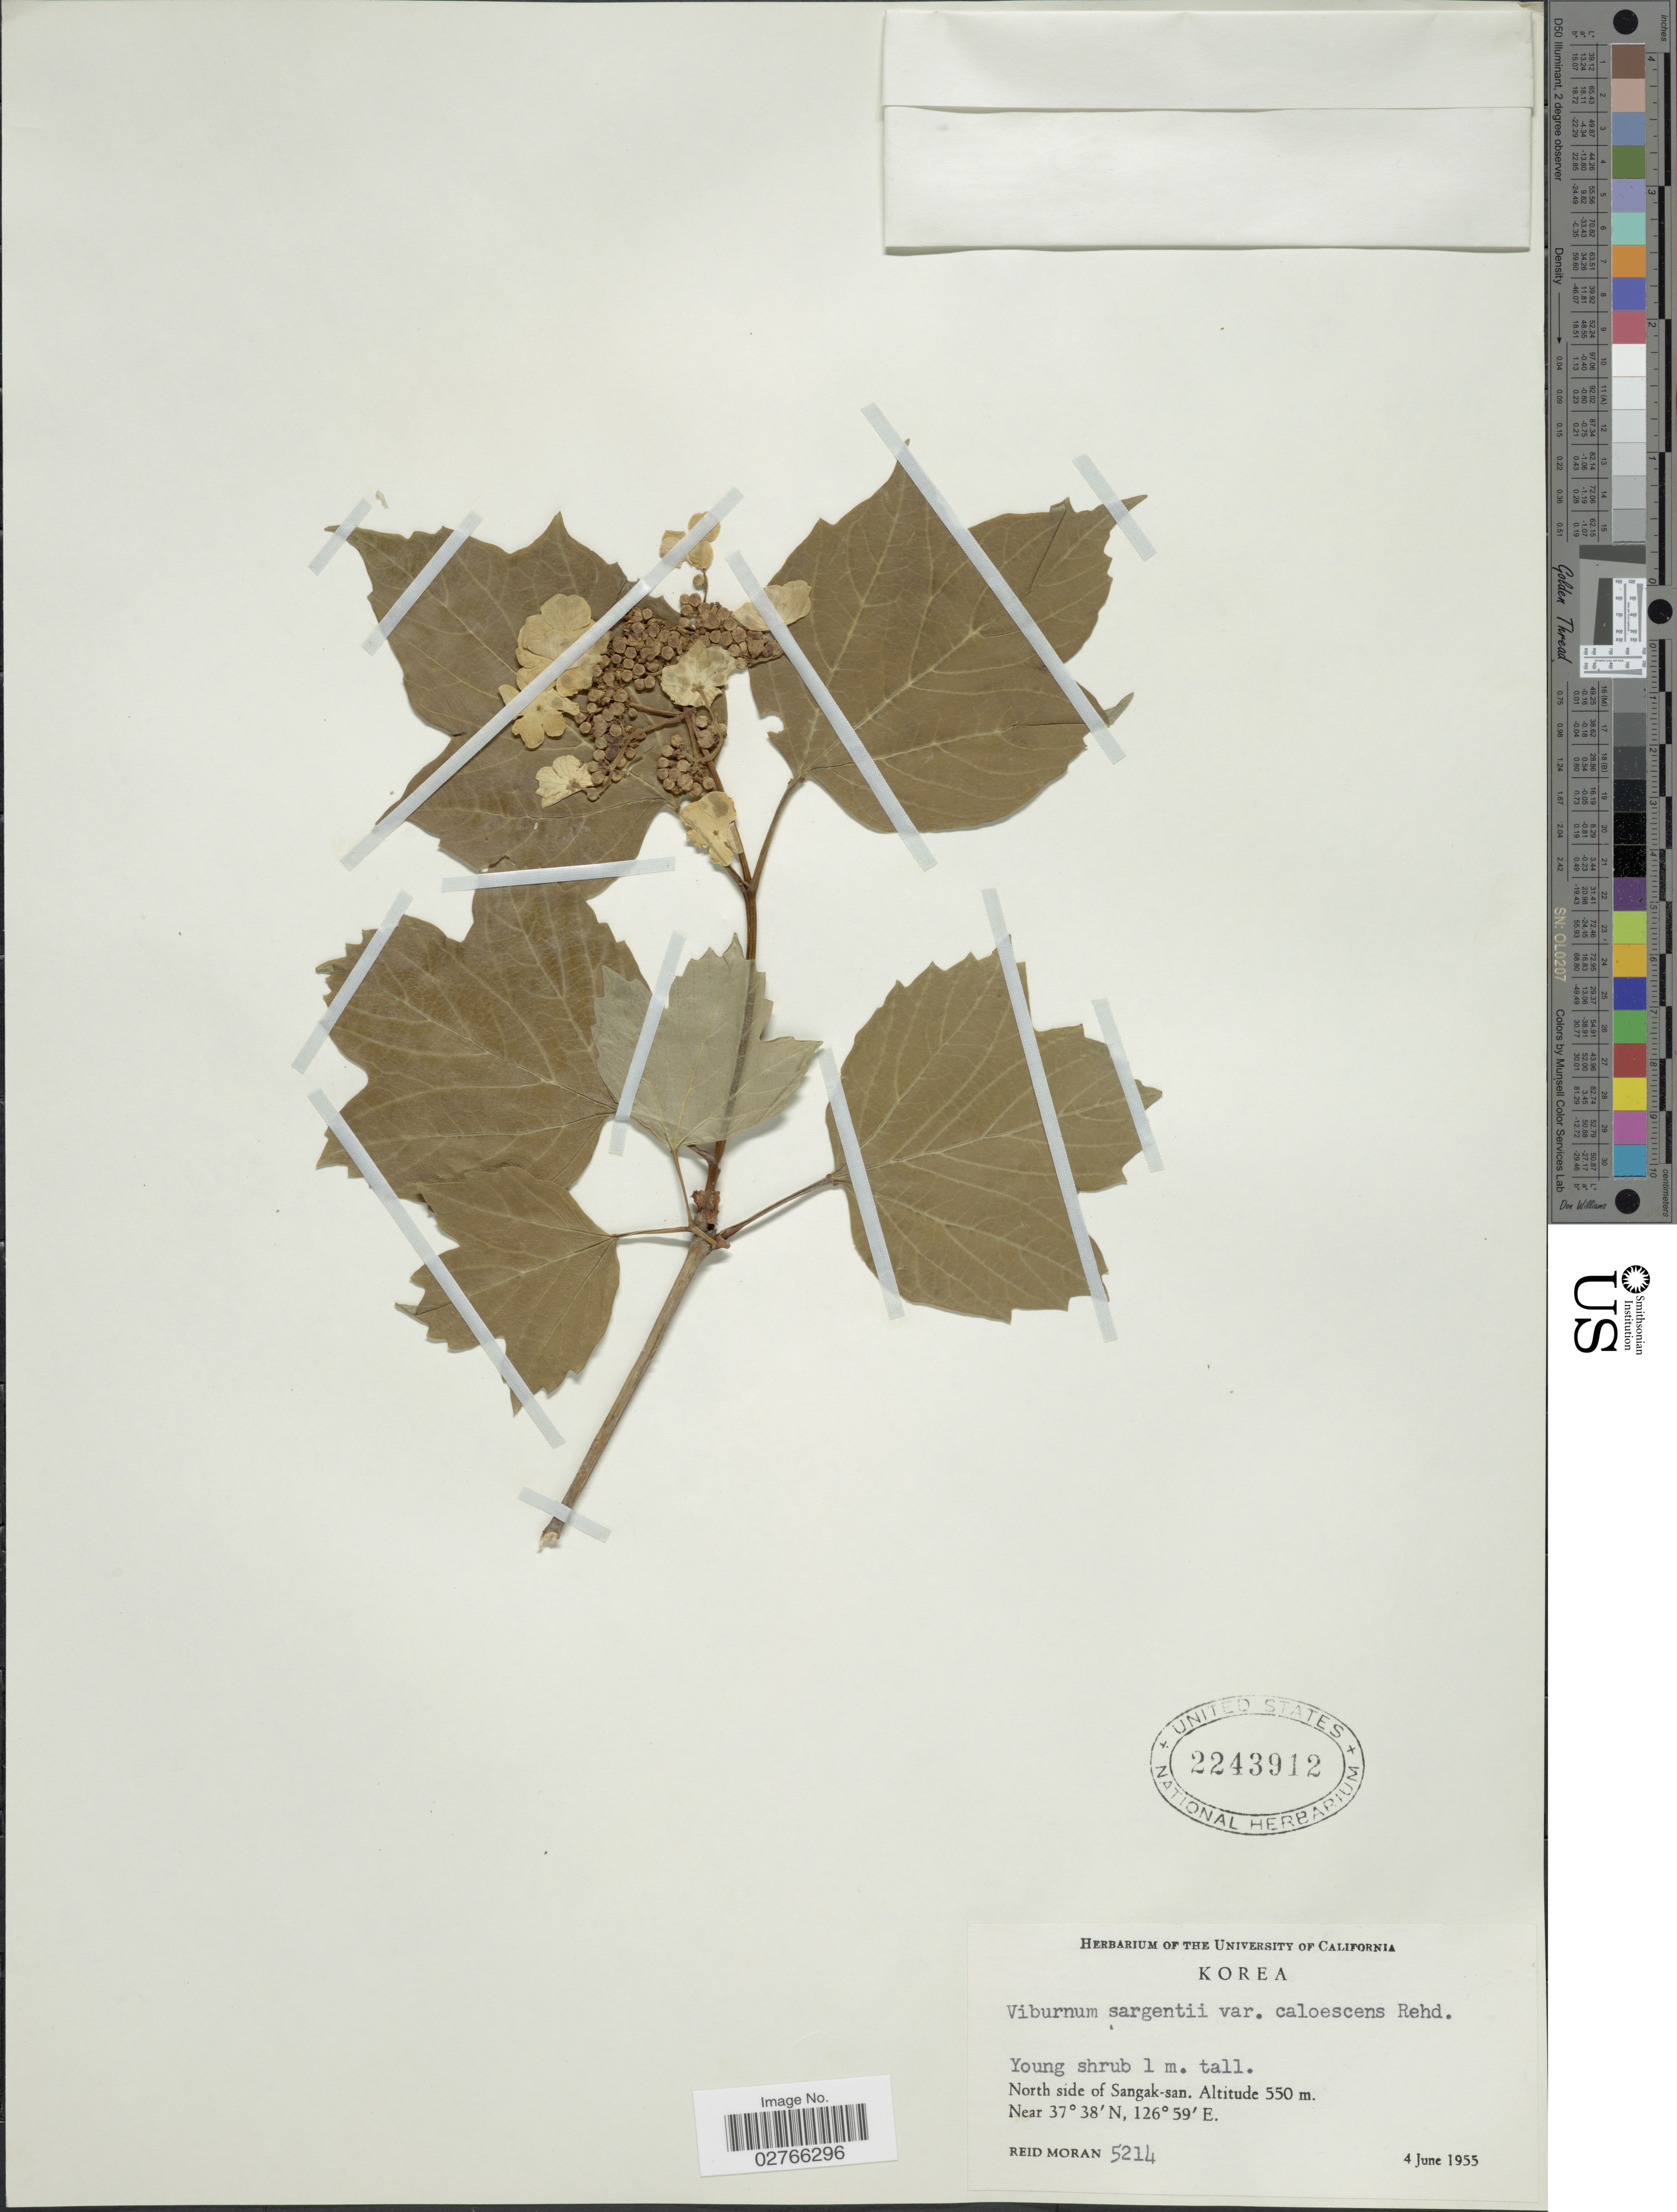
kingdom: Plantae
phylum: Tracheophyta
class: Magnoliopsida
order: Dipsacales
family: Viburnaceae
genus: Viburnum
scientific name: Viburnum opulus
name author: L.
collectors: R. V. Moran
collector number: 5214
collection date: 1955-06-04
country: South Korea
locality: North side of Sangak-san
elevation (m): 550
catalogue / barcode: US 2243912